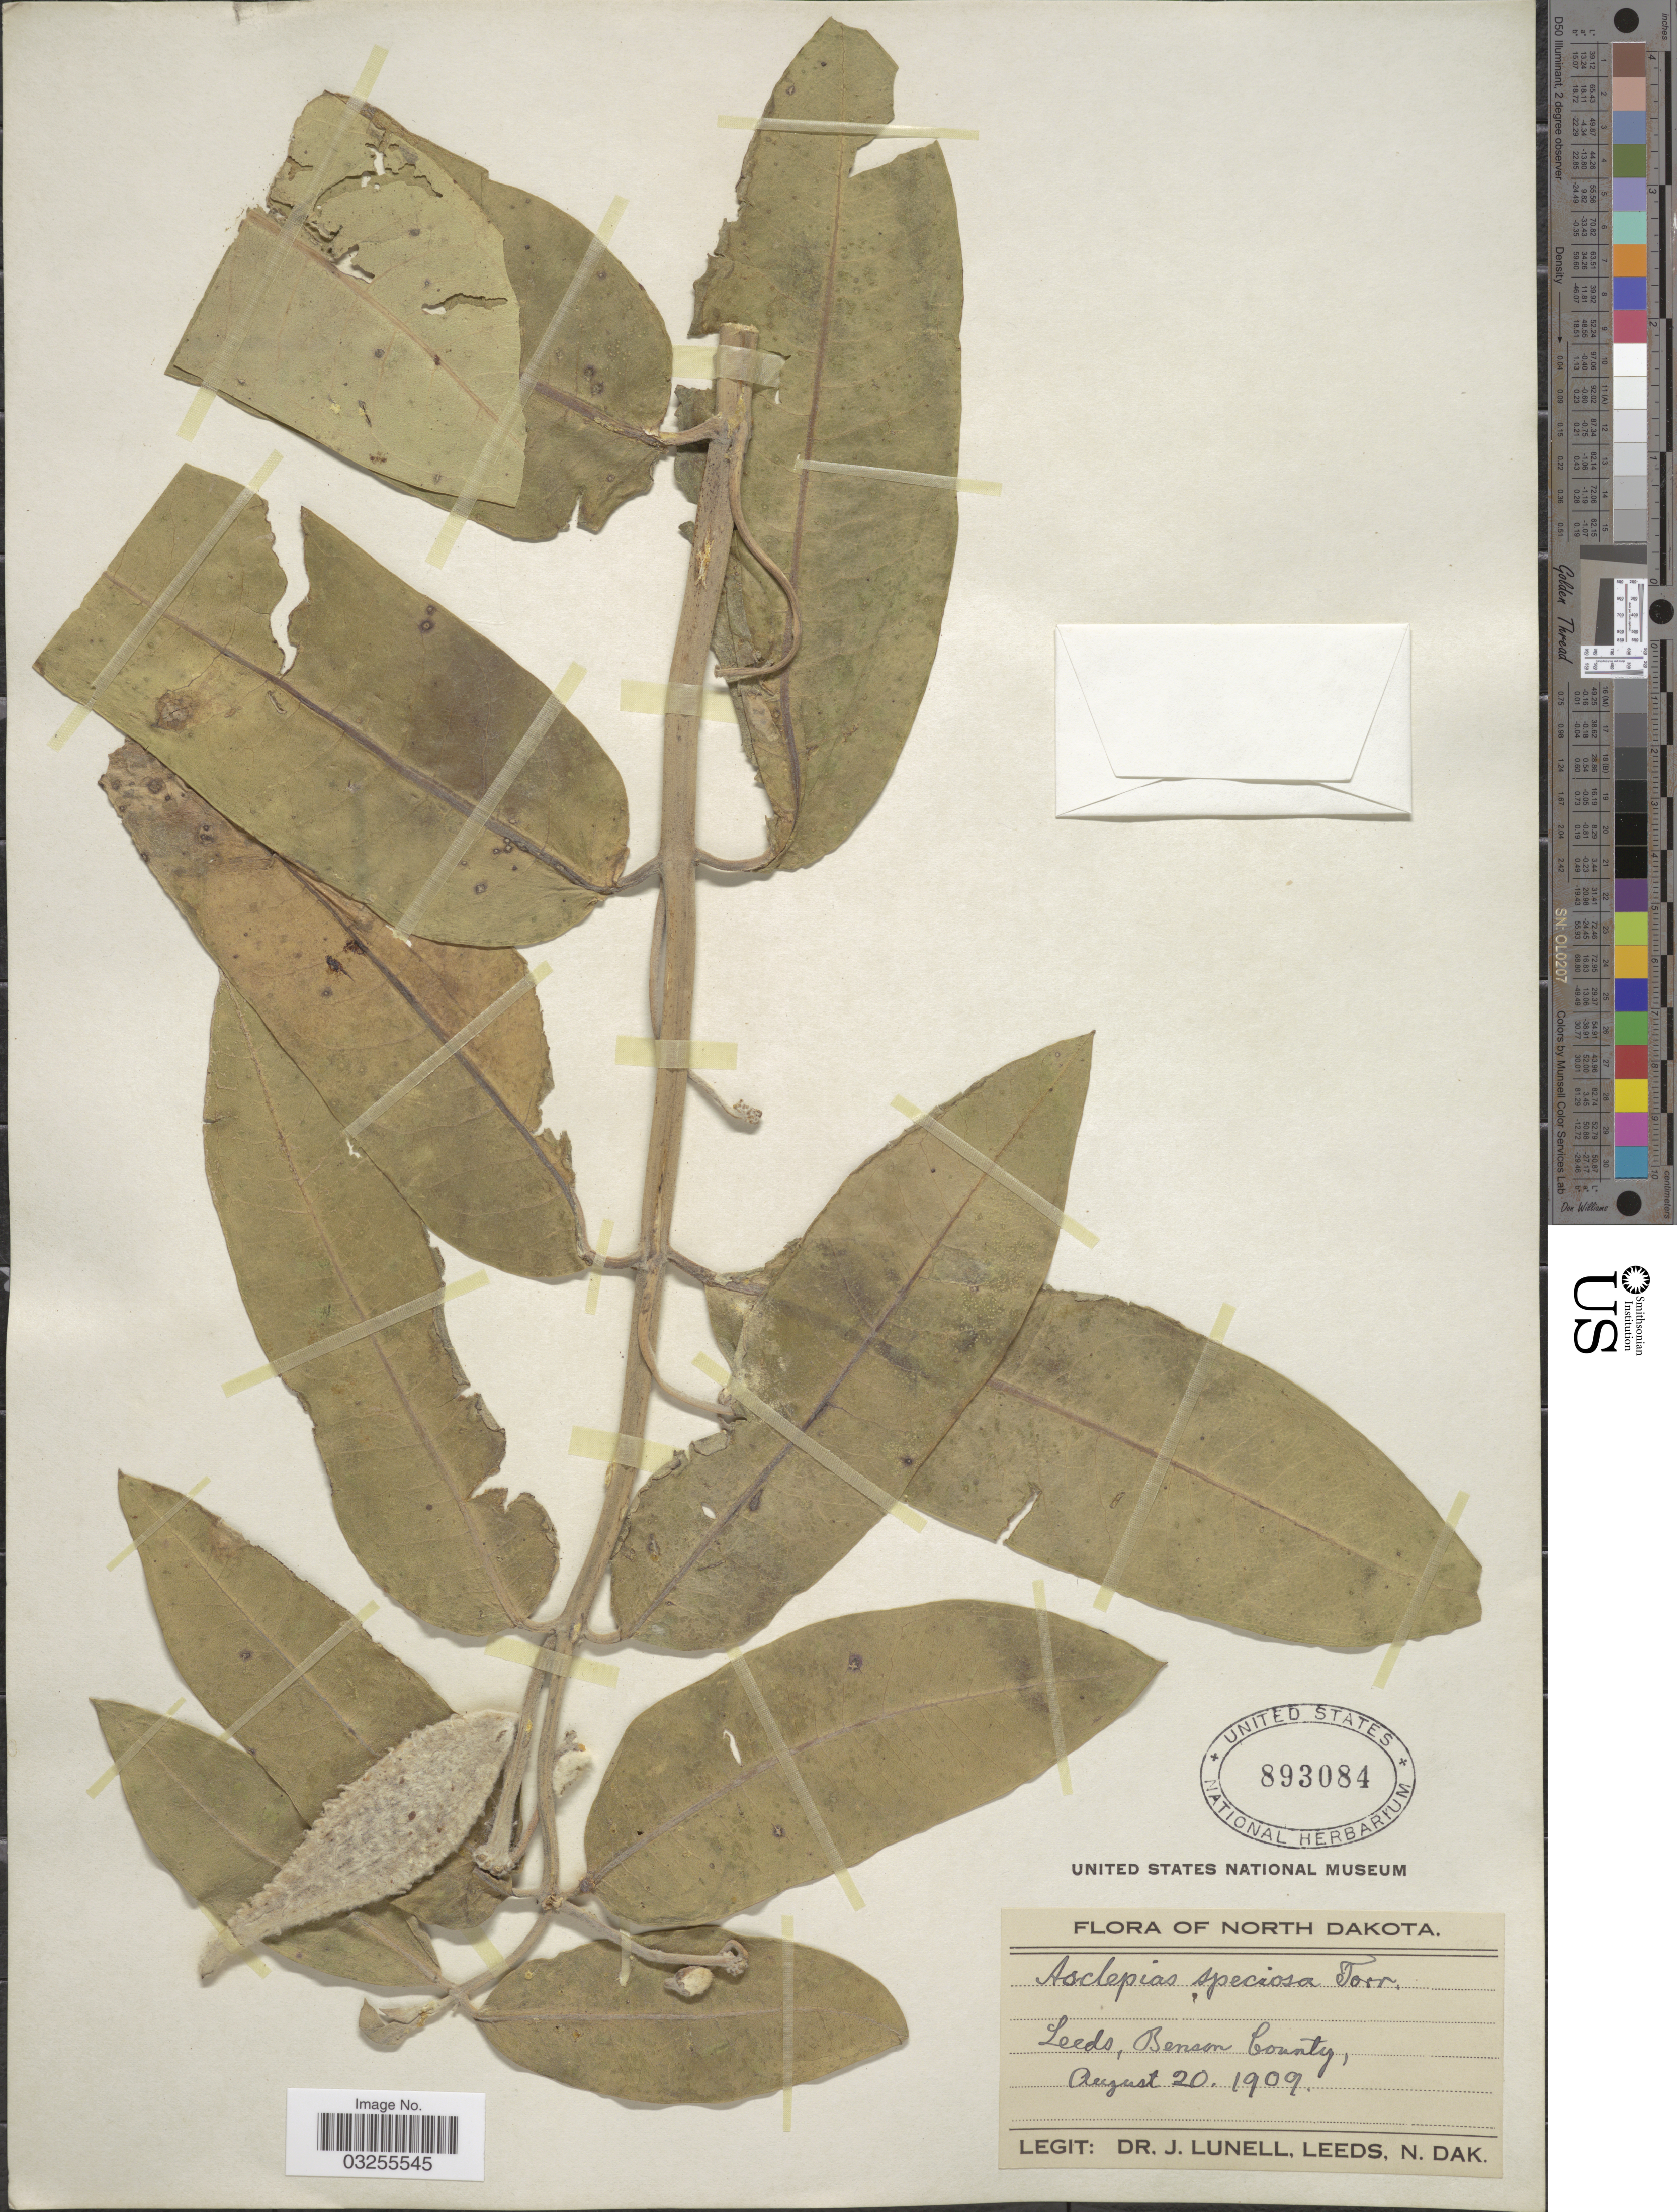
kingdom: Plantae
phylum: Tracheophyta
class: Magnoliopsida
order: Gentianales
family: Apocynaceae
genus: Asclepias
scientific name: Asclepias speciosa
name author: Torr.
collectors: J. Lunell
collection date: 1909-08-20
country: United States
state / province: North Dakota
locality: Seeds, Benson County.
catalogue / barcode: US 893084